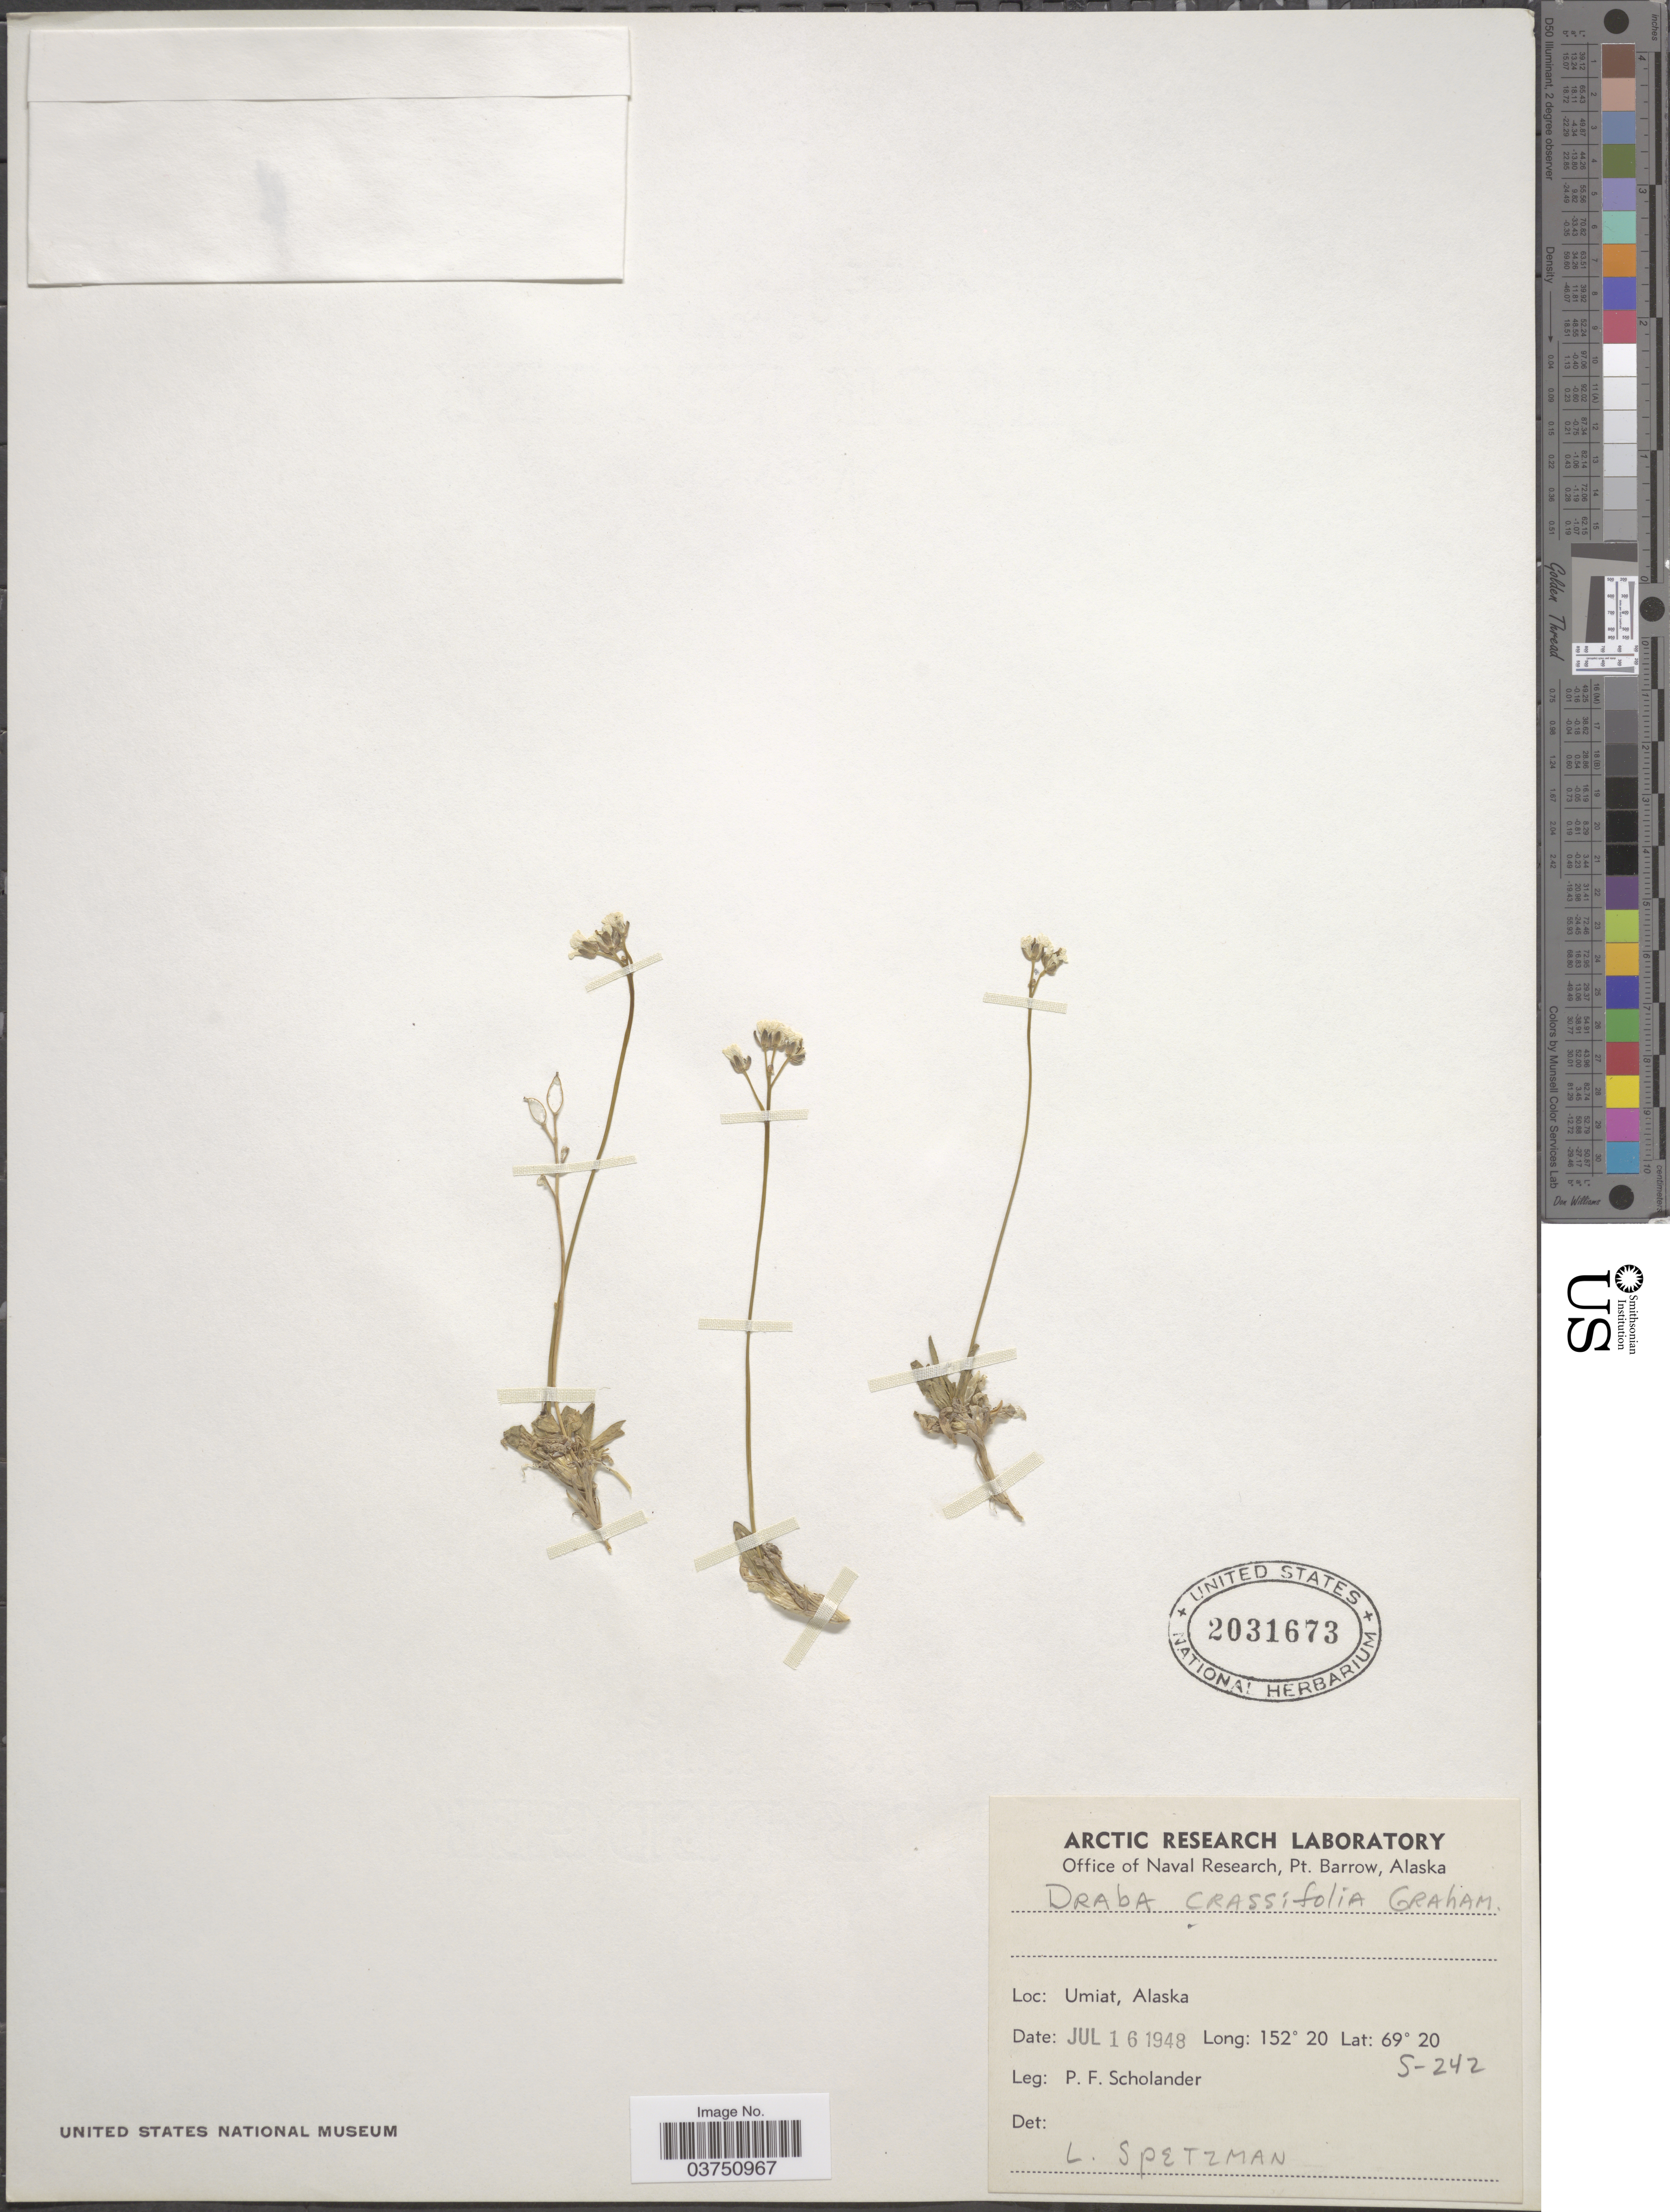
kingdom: Plantae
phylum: Tracheophyta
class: Magnoliopsida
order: Brassicales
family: Brassicaceae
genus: Draba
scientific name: Draba crassifolia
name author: Graham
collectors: P. Scholander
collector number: S-242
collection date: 1948-07-16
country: United States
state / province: Alaska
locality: Umiat.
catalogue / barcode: US 2031673